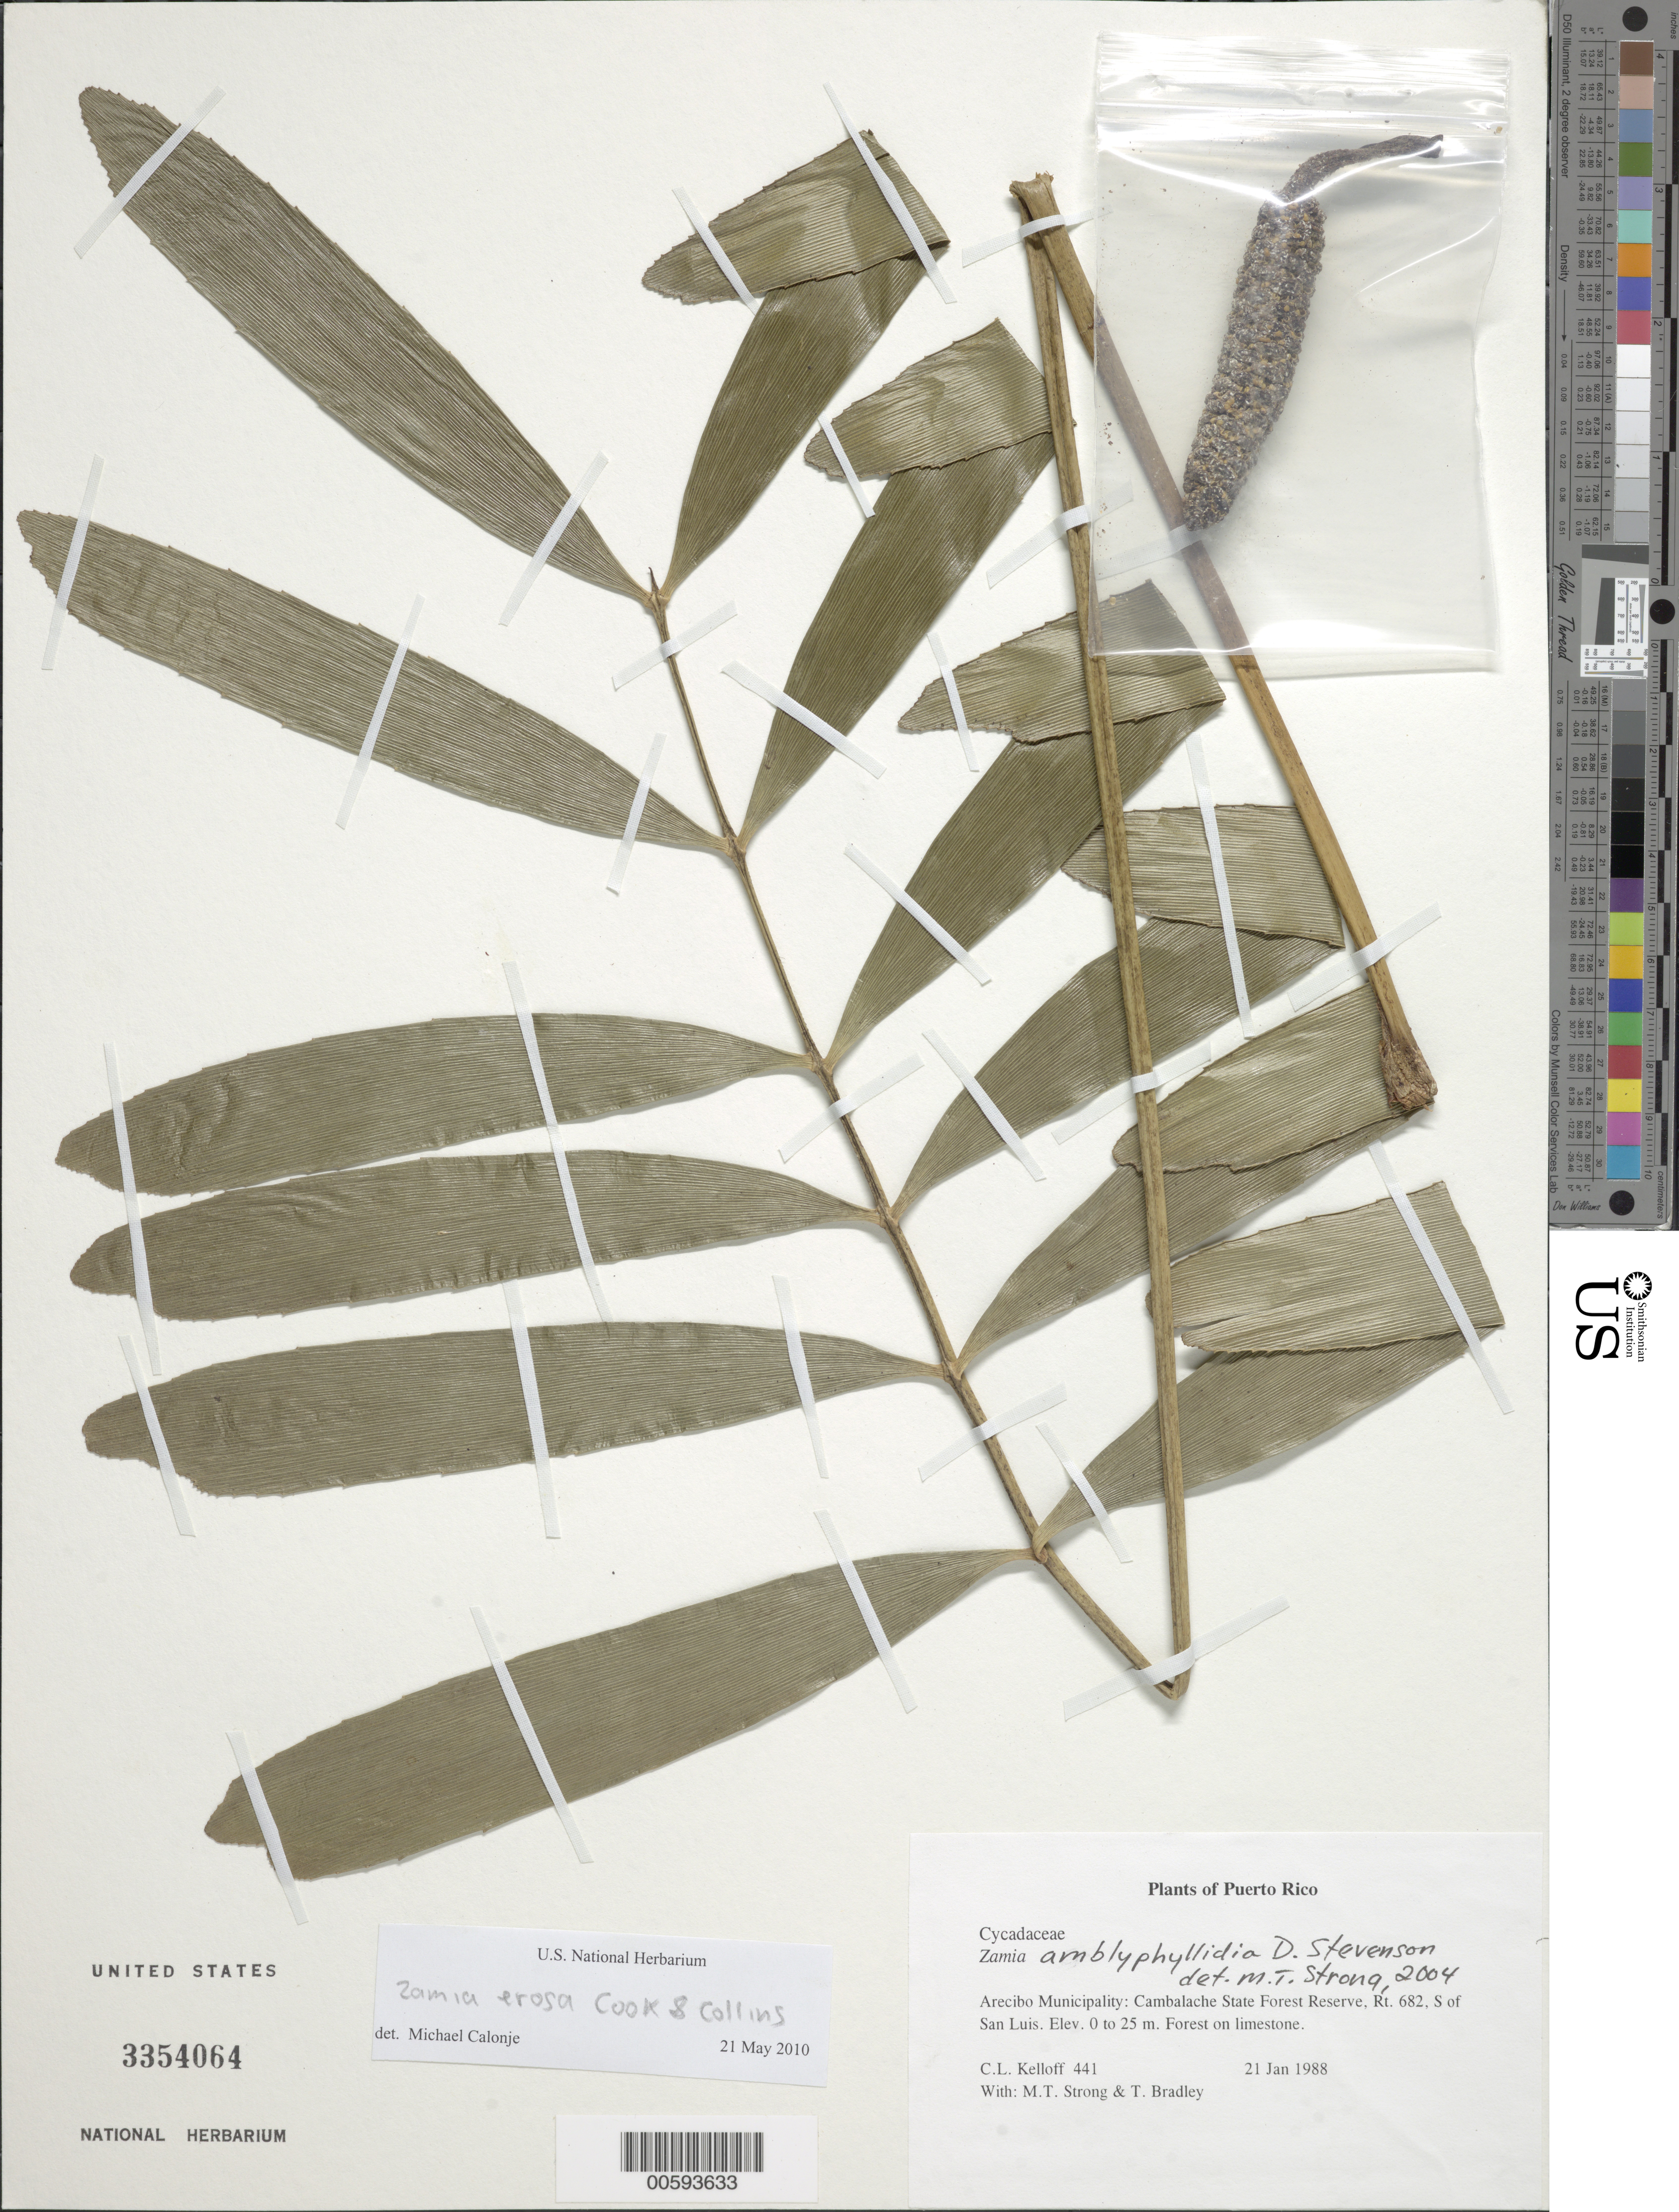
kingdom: Plantae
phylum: Tracheophyta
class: Cycadopsida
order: Cycadales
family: Zamiaceae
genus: Zamia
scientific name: Zamia erosa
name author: O.F. Cook & G. N. Collins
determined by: Colonje, M.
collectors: C. L. Kelloff, M. T. Strong & T. Bradley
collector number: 441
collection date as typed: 21 Jan 1988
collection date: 1988-01-21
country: Puerto Rico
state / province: Arecibo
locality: Arecibo Municipality: Cambalache State Forest Reserve, Rt. 682, S of San Luis.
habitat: Forest on limestone.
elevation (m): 0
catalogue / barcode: US 3354064